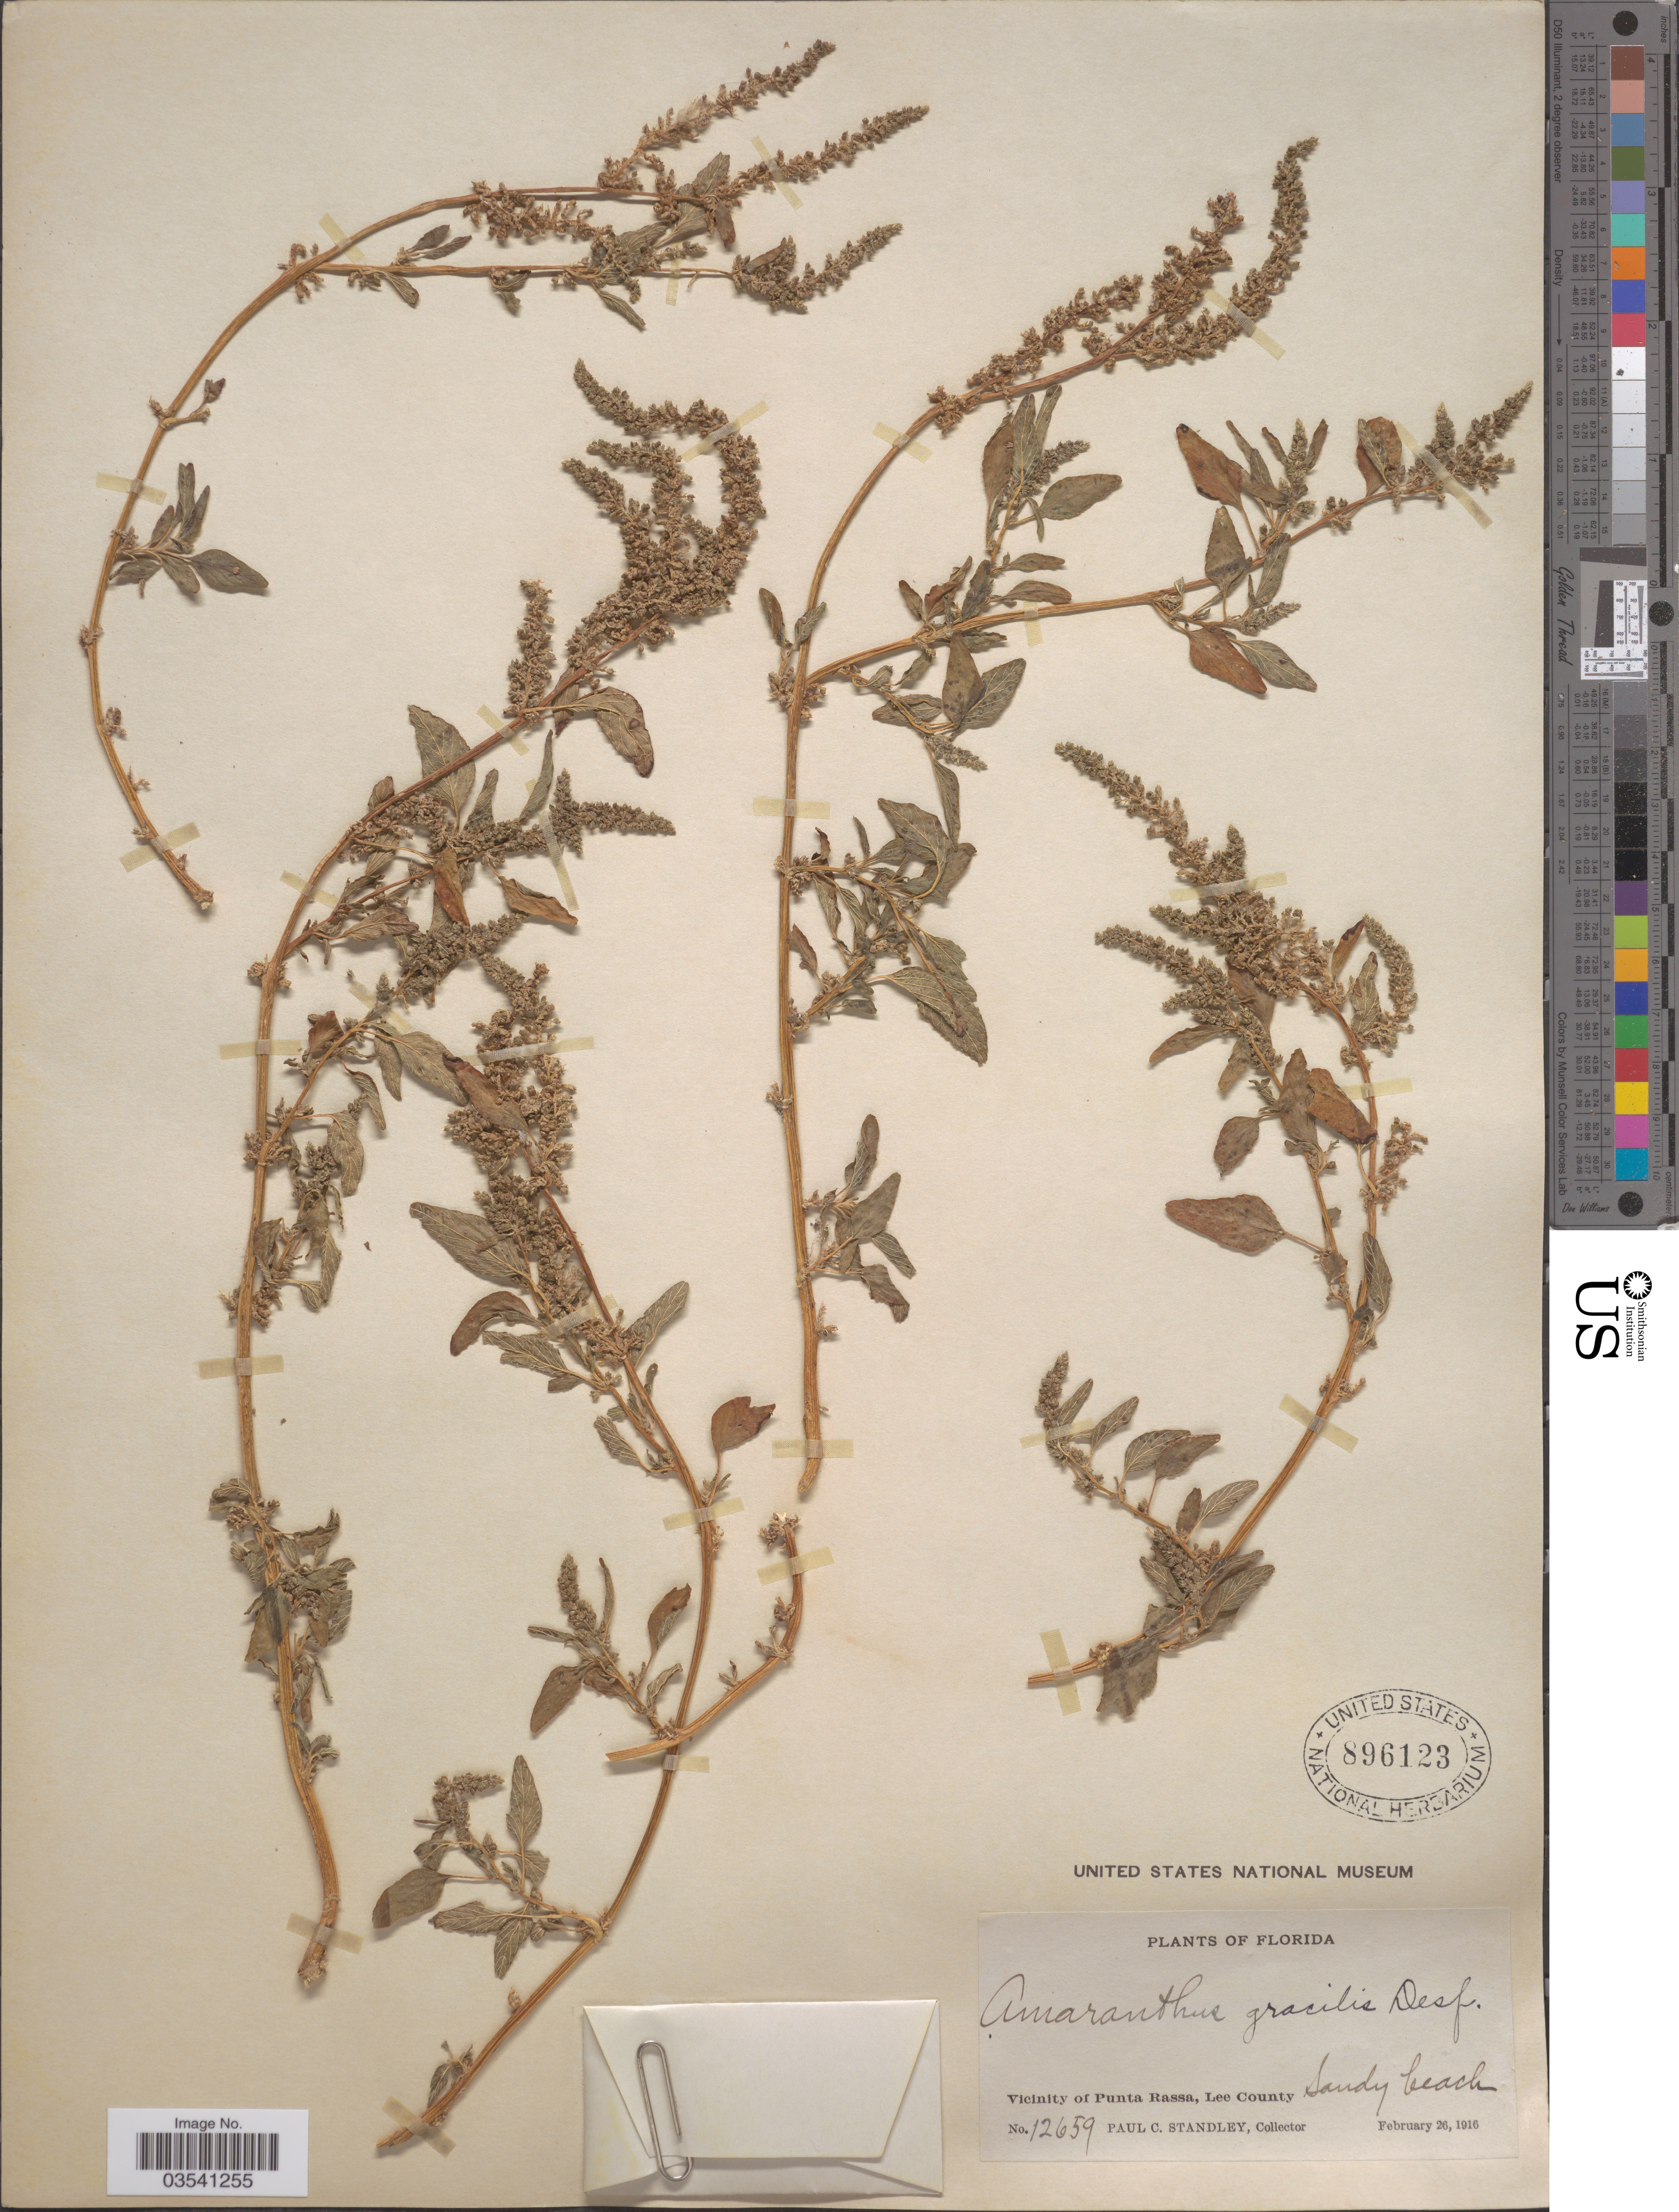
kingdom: Plantae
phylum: Tracheophyta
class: Magnoliopsida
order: Caryophyllales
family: Amaranthaceae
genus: Amaranthus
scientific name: Amaranthus viridis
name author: L.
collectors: P. C. Standley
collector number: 12659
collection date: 1916-02-26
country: United States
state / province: Florida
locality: Vicinity of Punta Rassa, Lee County.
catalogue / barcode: US 896123